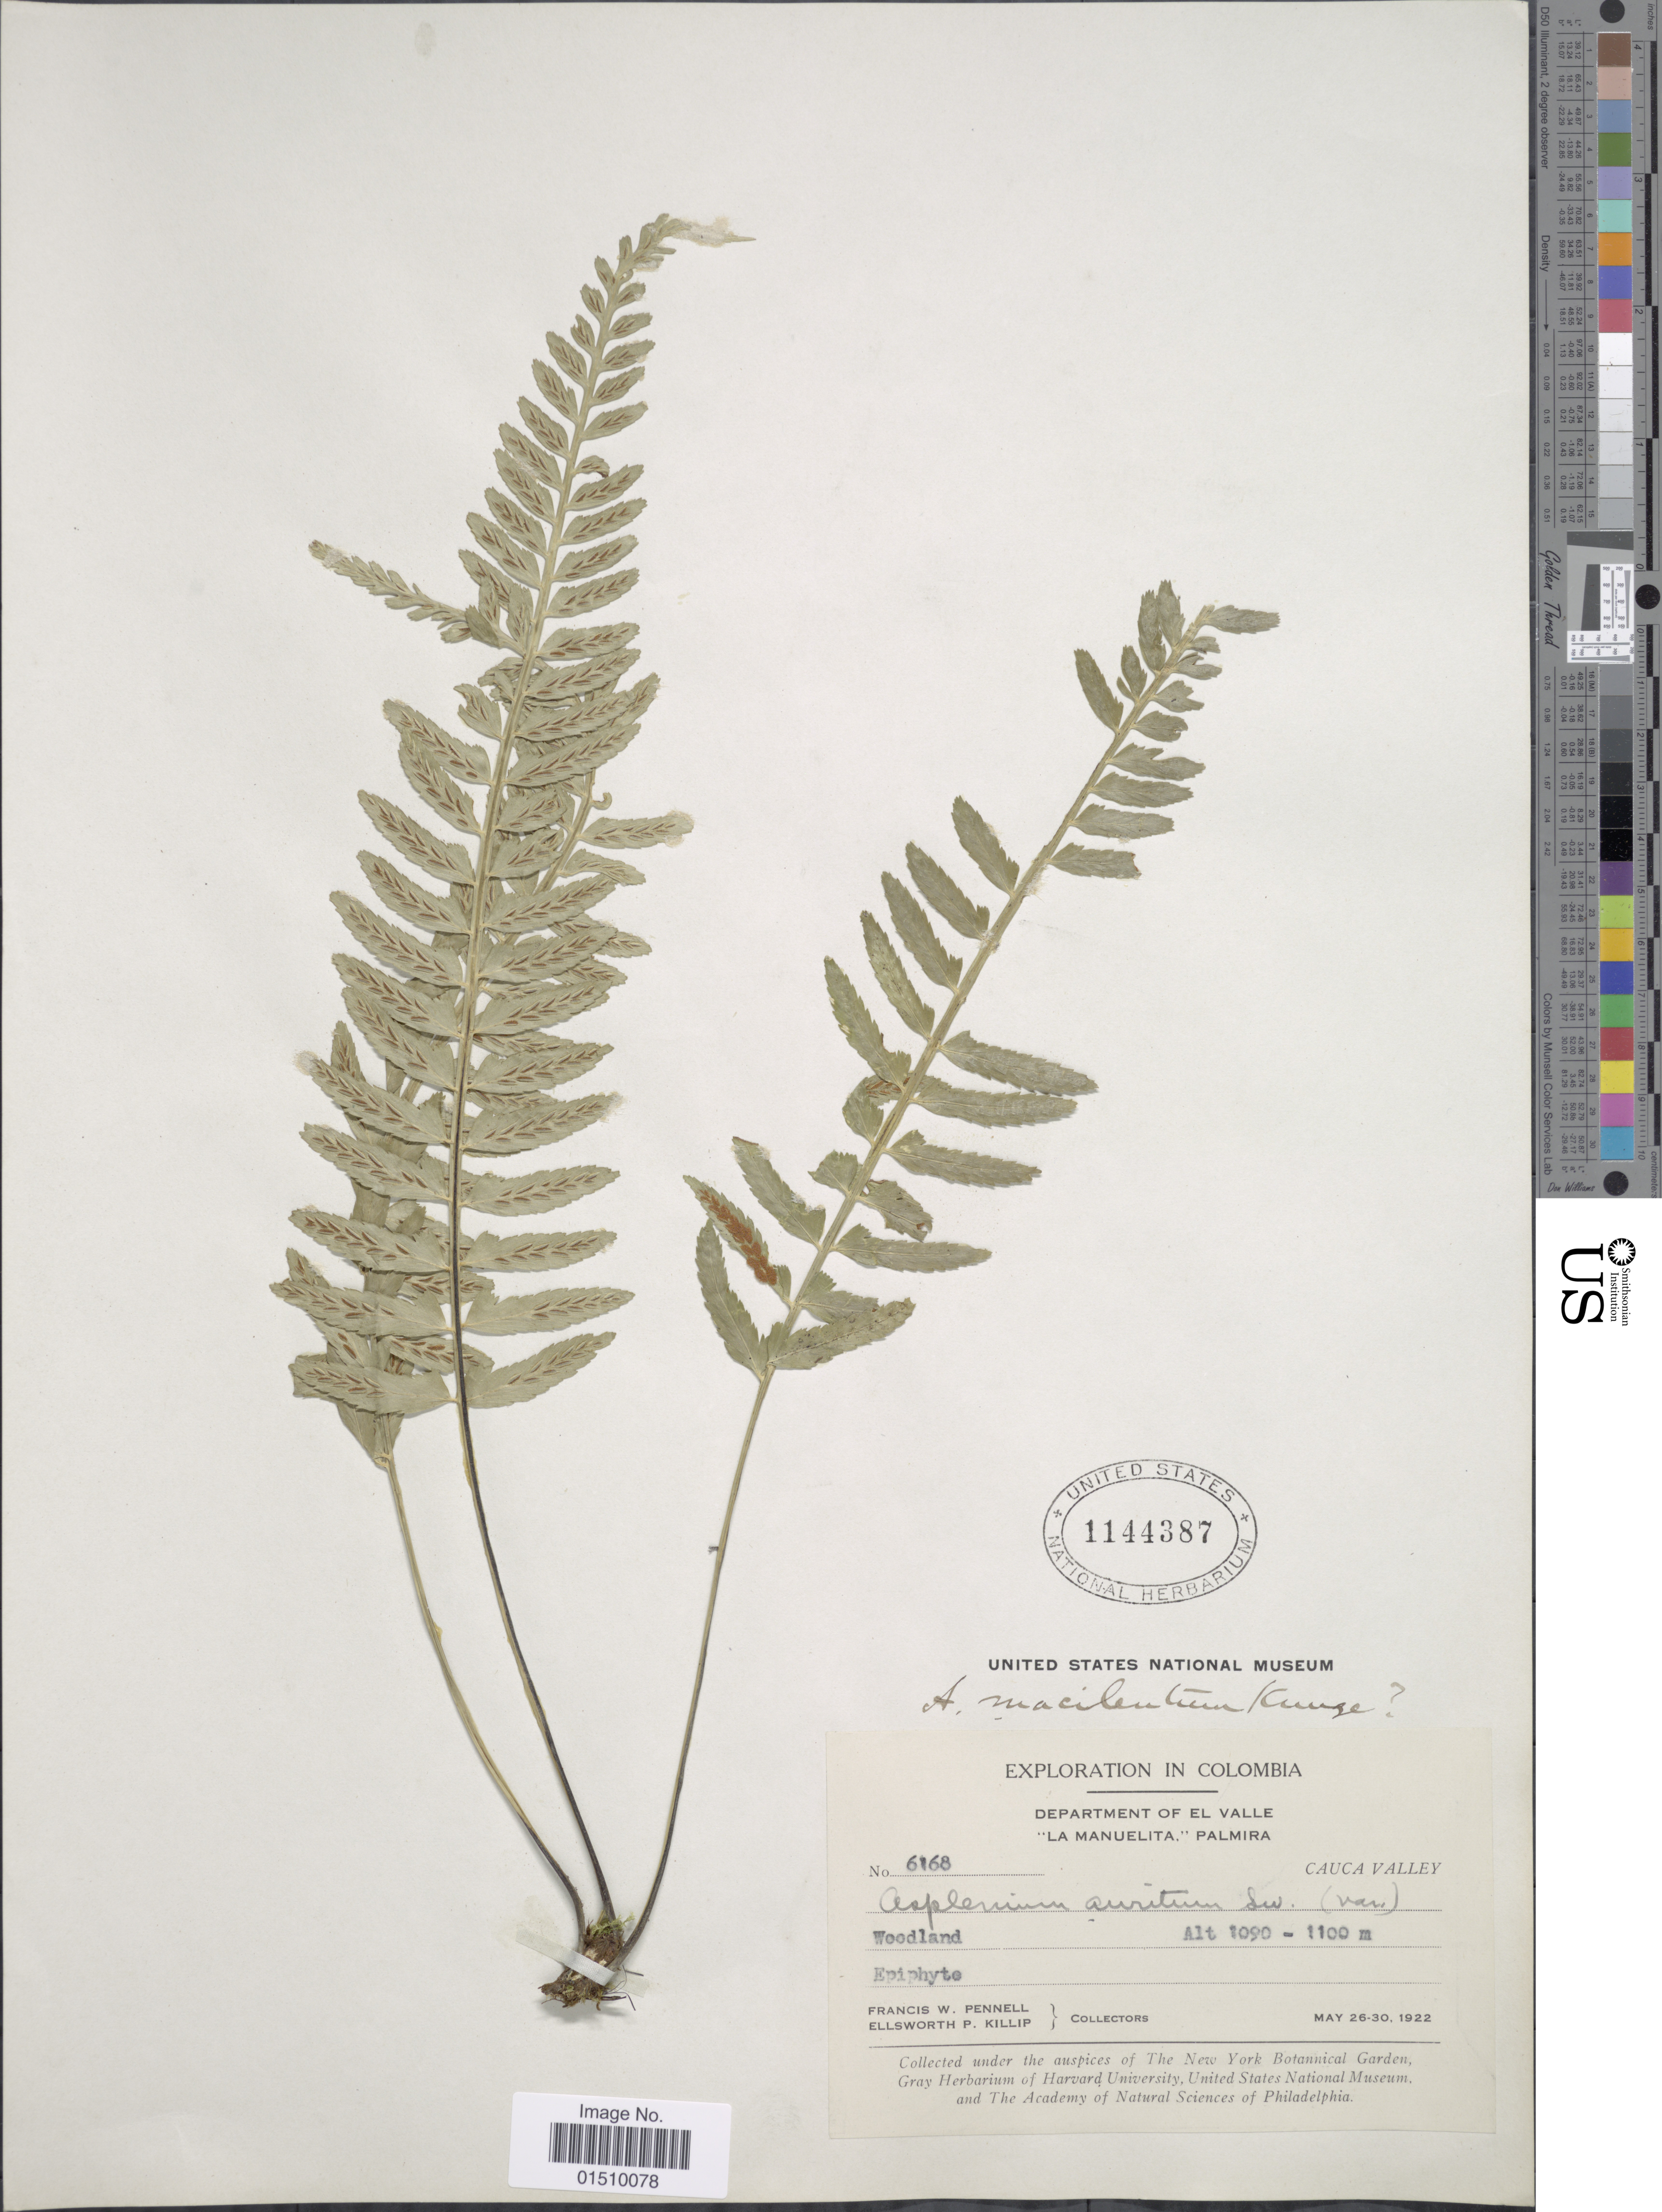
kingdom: Plantae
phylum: Tracheophyta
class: Polypodiopsida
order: Polypodiales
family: Aspleniaceae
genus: Asplenium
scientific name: Asplenium auritum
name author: Sw.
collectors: F. W. Pennell & E. P. Killip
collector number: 6168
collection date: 1922-05-26/1922-05-30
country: Colombia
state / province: Valle del Cauca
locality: Colombia, Department of El Valle, "La Manuelita," Palmira. Cauca Valley.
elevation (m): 1090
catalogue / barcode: US 1144387